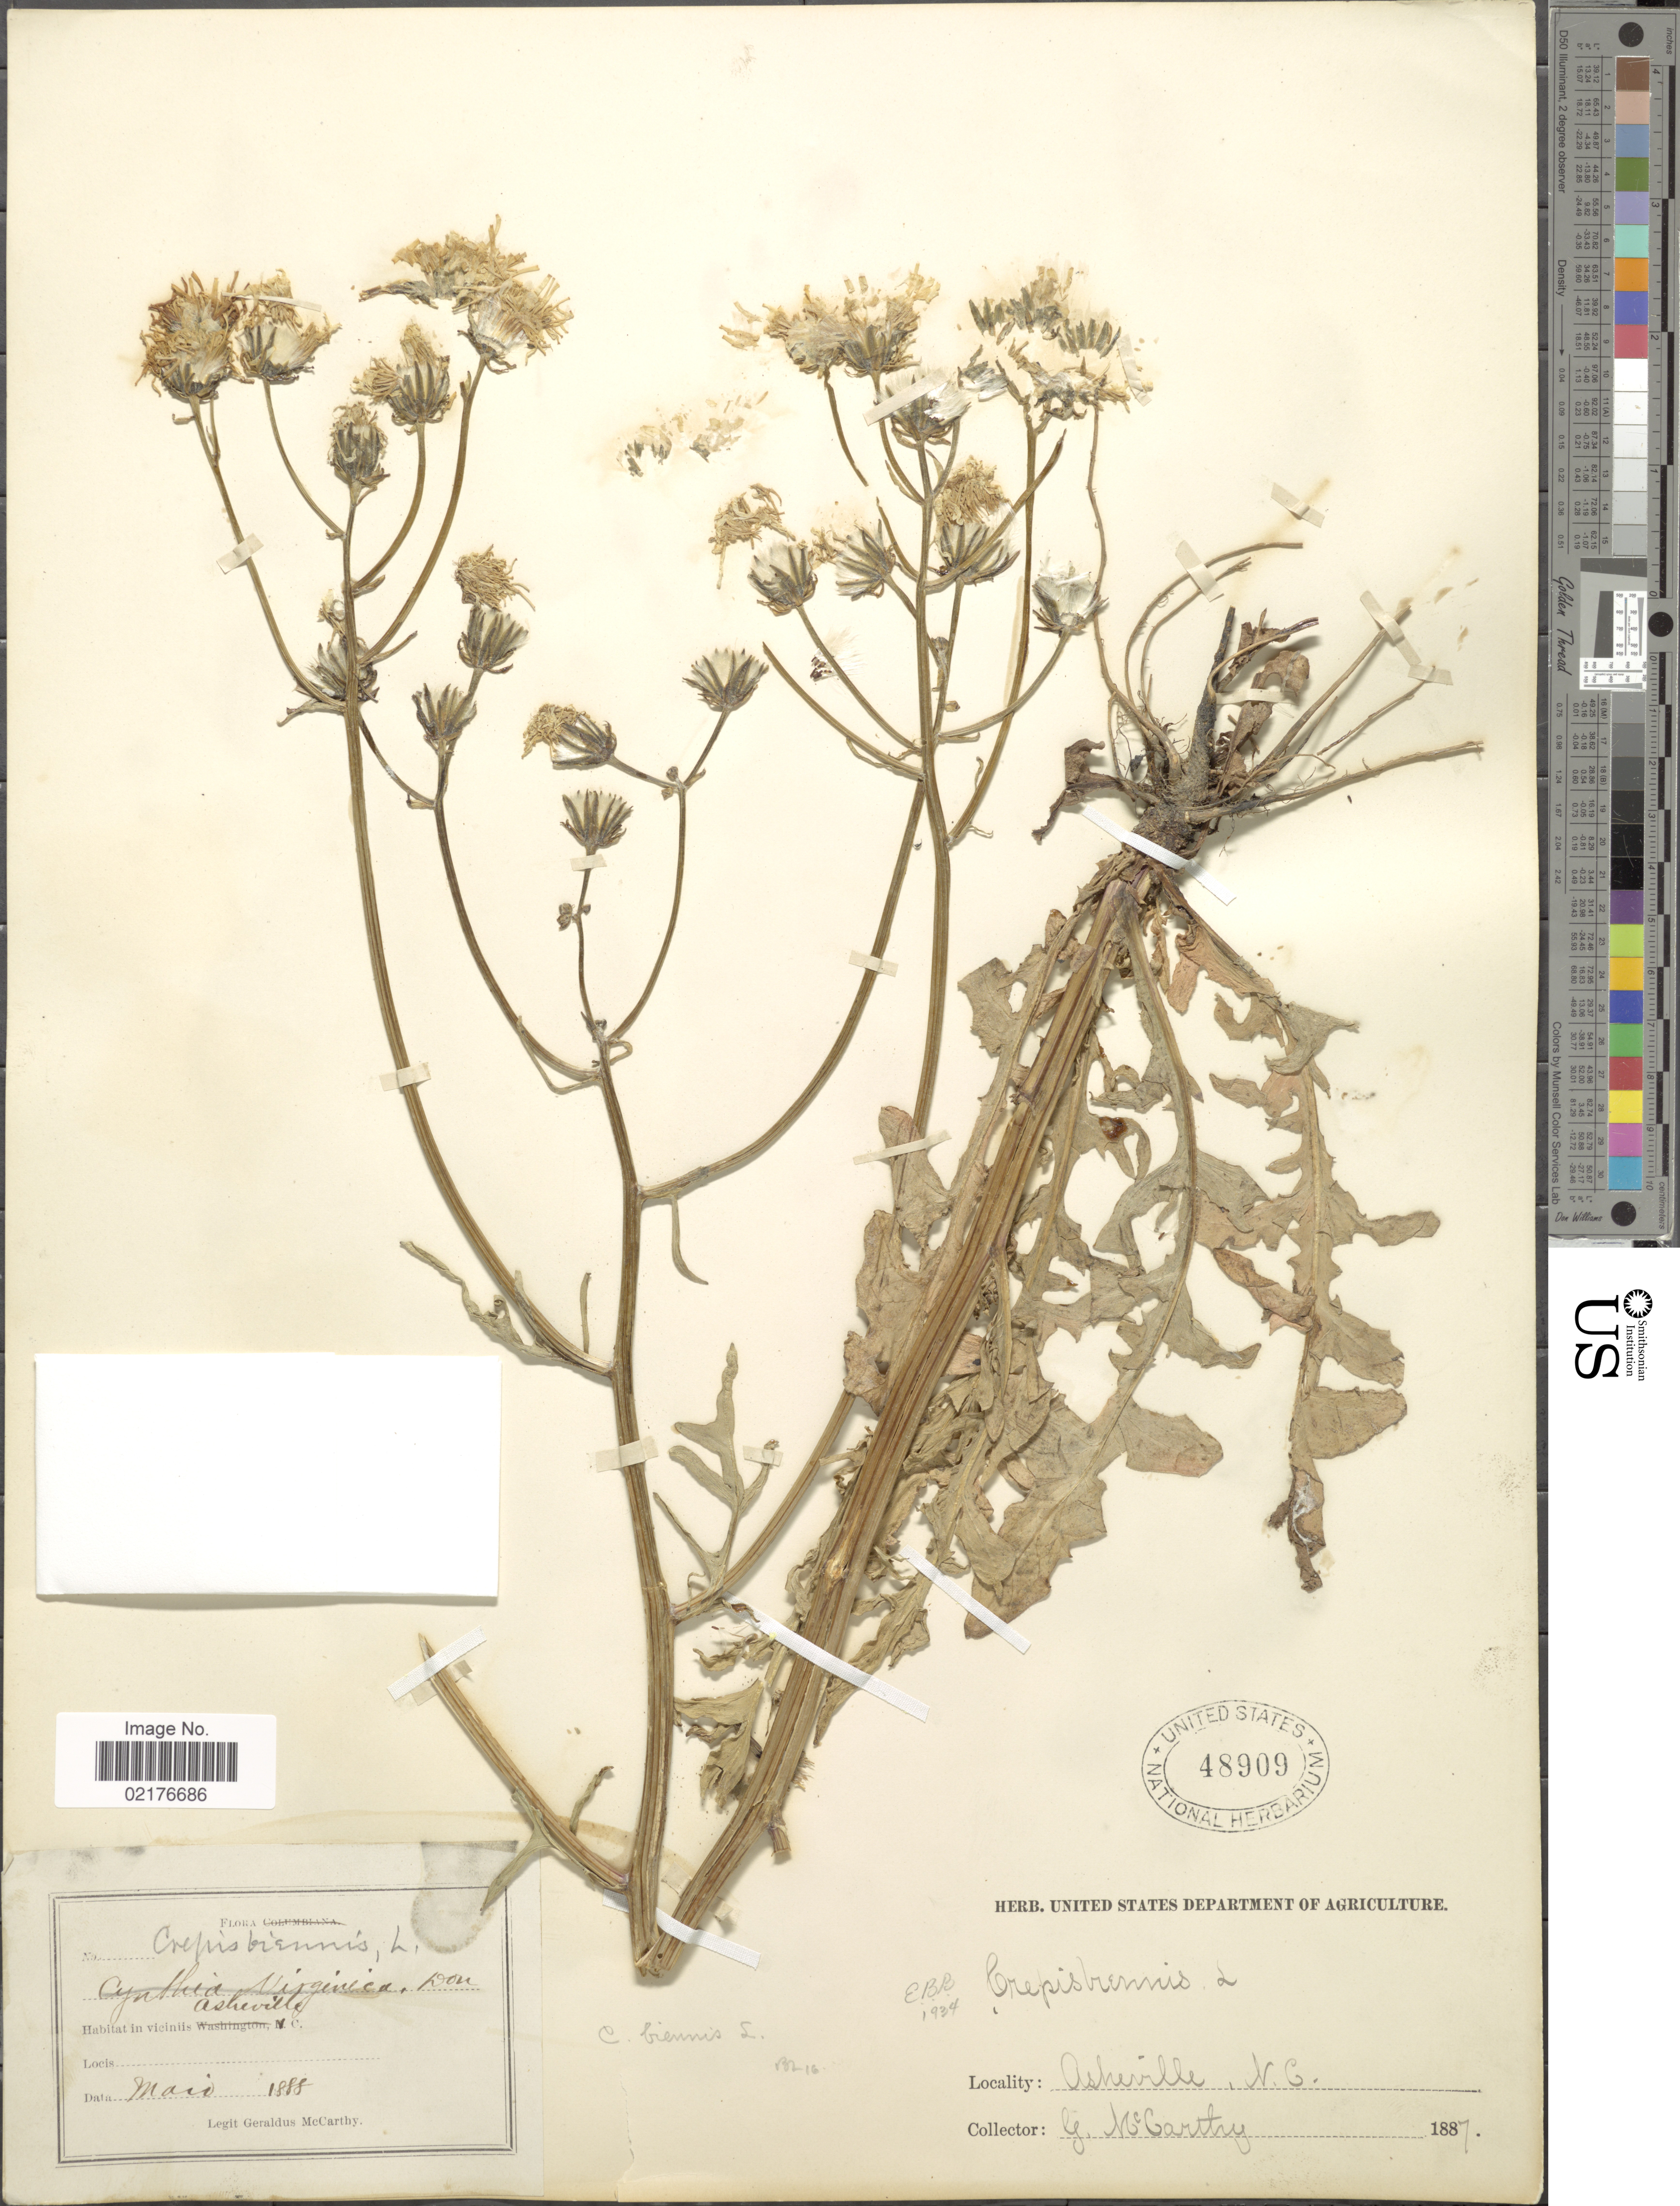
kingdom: Plantae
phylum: Tracheophyta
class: Magnoliopsida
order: Asterales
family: Asteraceae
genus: Crepis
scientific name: Crepis biennis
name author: L.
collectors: G. McCarthy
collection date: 1888-05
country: United States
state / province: North Carolina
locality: Asheville, N. C.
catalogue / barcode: US 48909